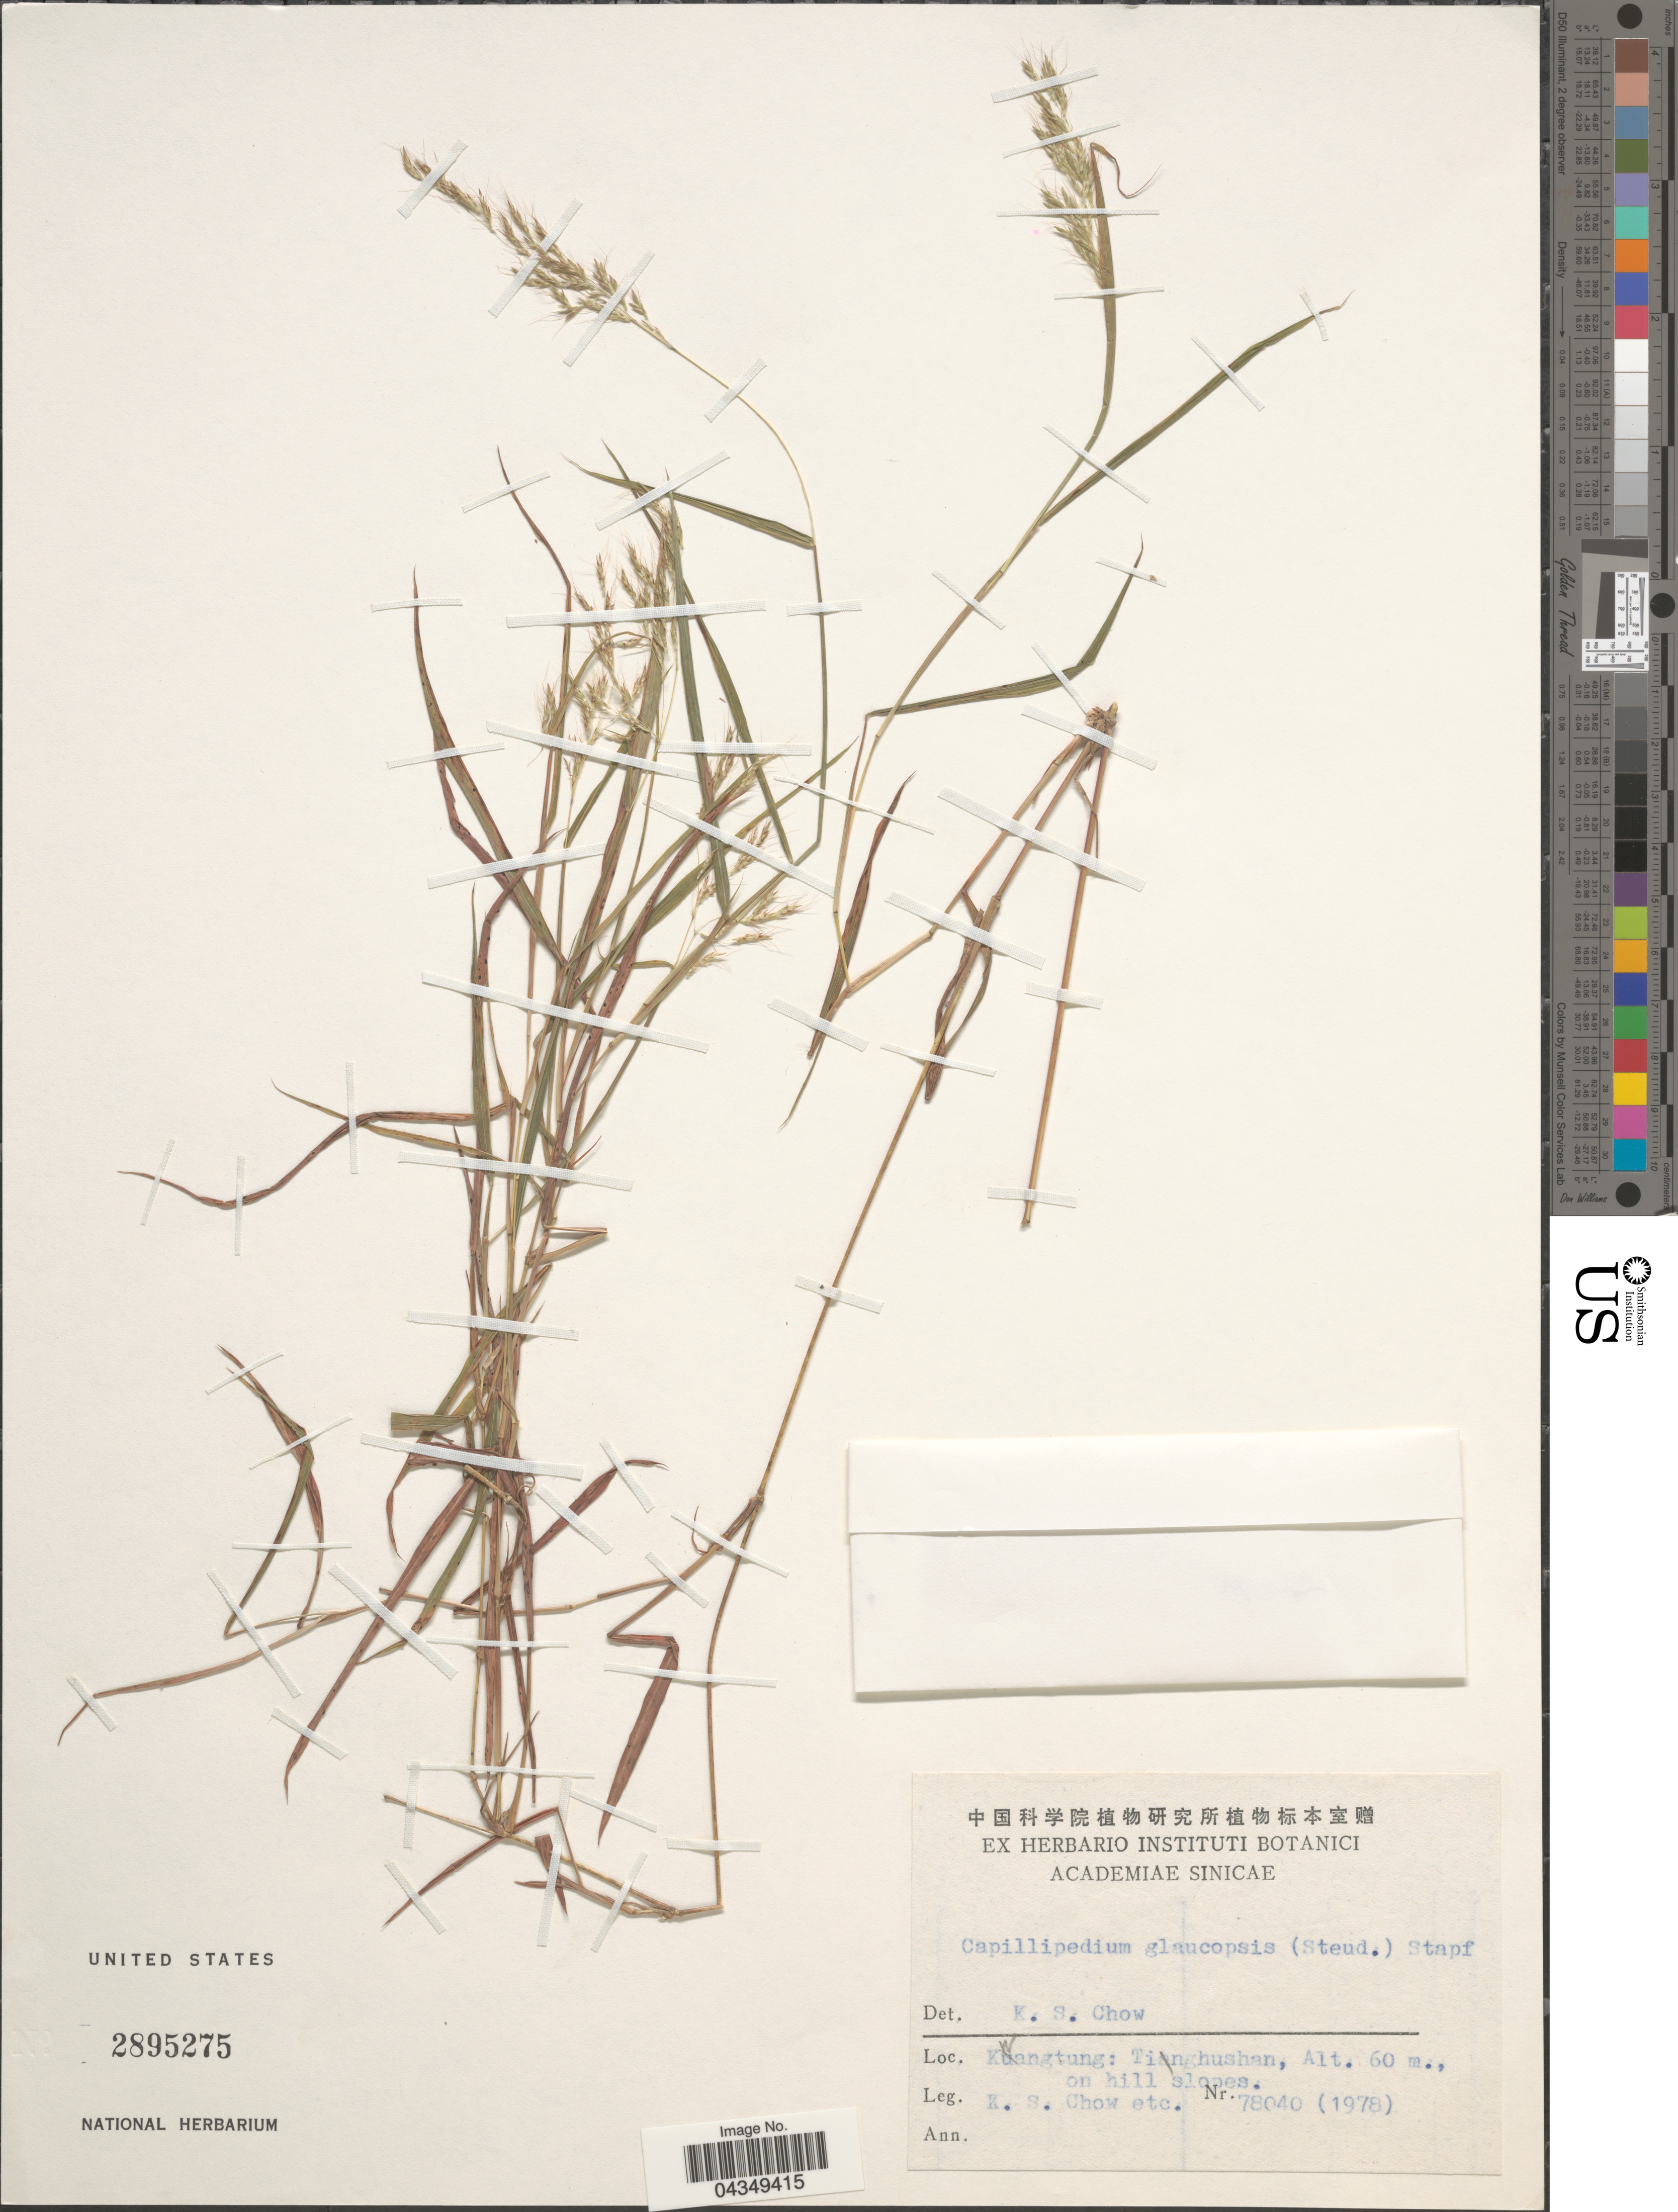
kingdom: Plantae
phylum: Tracheophyta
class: Liliopsida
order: Poales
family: Poaceae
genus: Capillipedium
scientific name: Capillipedium assimile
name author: (Steud.) A. Camus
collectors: K. S. Chow & et al.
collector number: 78040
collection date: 1978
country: China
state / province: Guangdong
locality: Kwangtung: Tinghushan, on hill slopes.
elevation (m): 60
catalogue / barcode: US 2895275